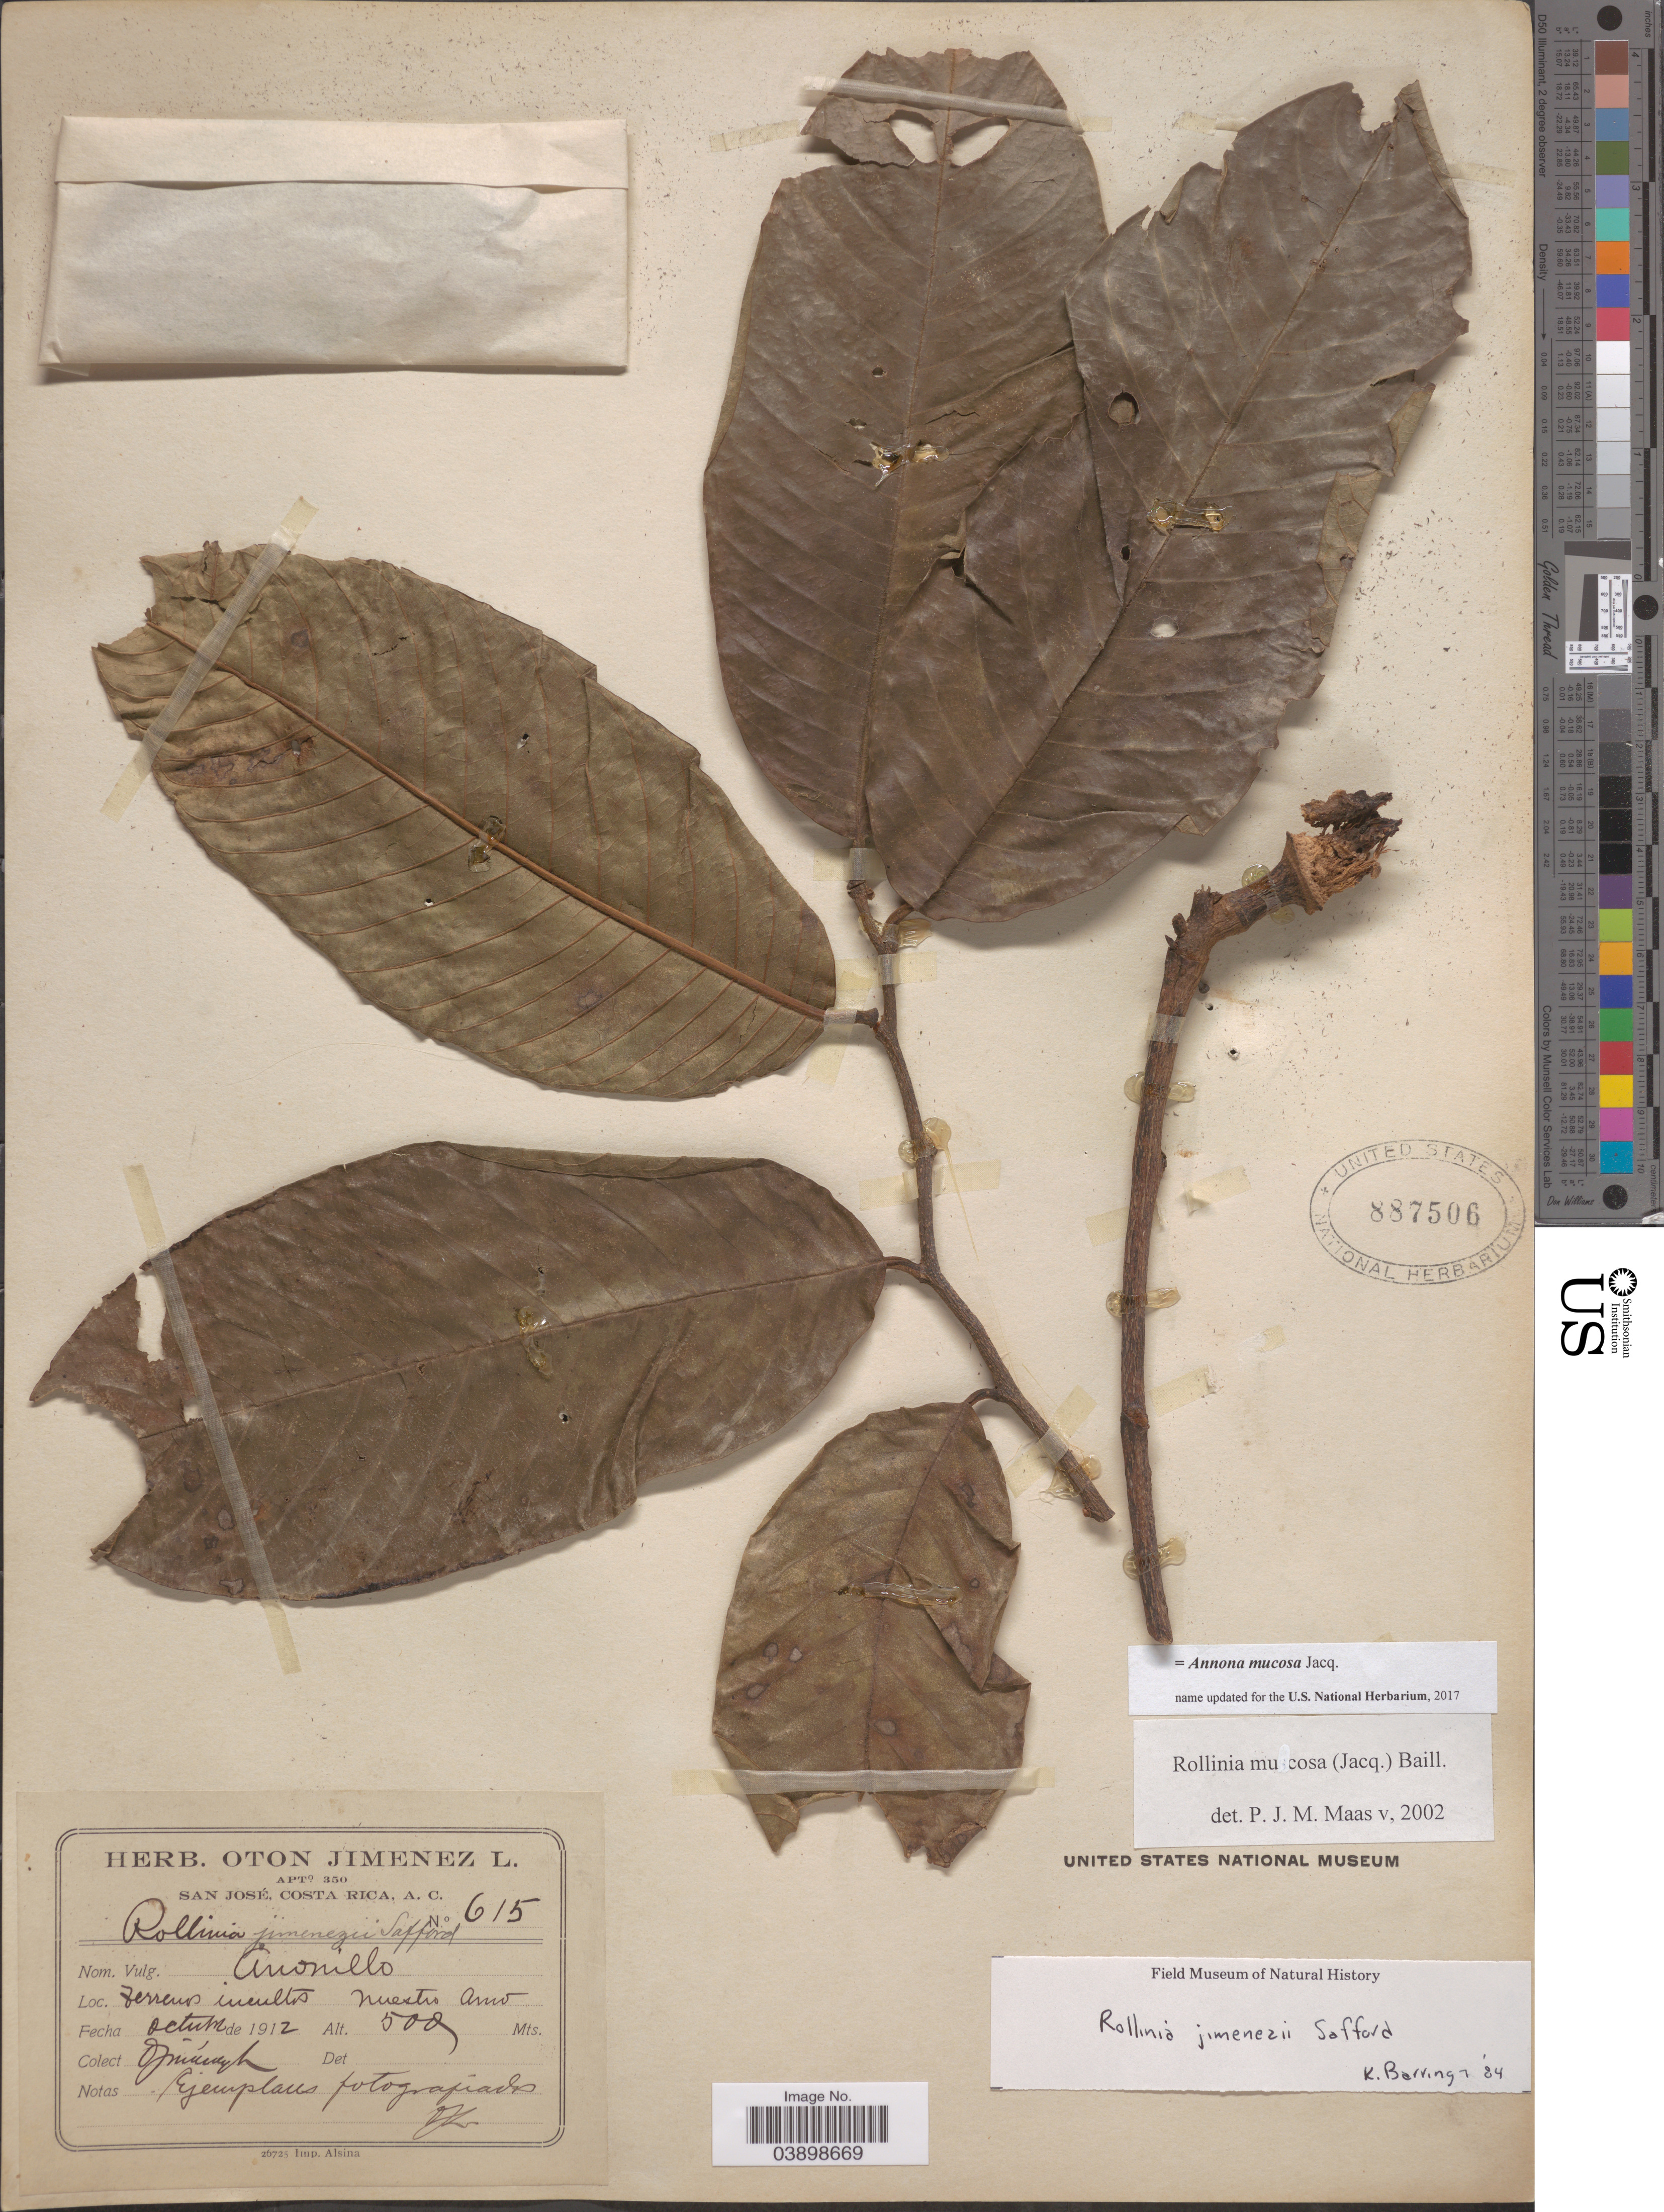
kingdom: Plantae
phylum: Tracheophyta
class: Magnoliopsida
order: Magnoliales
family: Annonaceae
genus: Annona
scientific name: Annona mucosa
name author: Jacq.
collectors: O. Jiménez L.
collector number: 615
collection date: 1912-10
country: Costa Rica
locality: Nuestro Amo.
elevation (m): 500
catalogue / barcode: US 887506